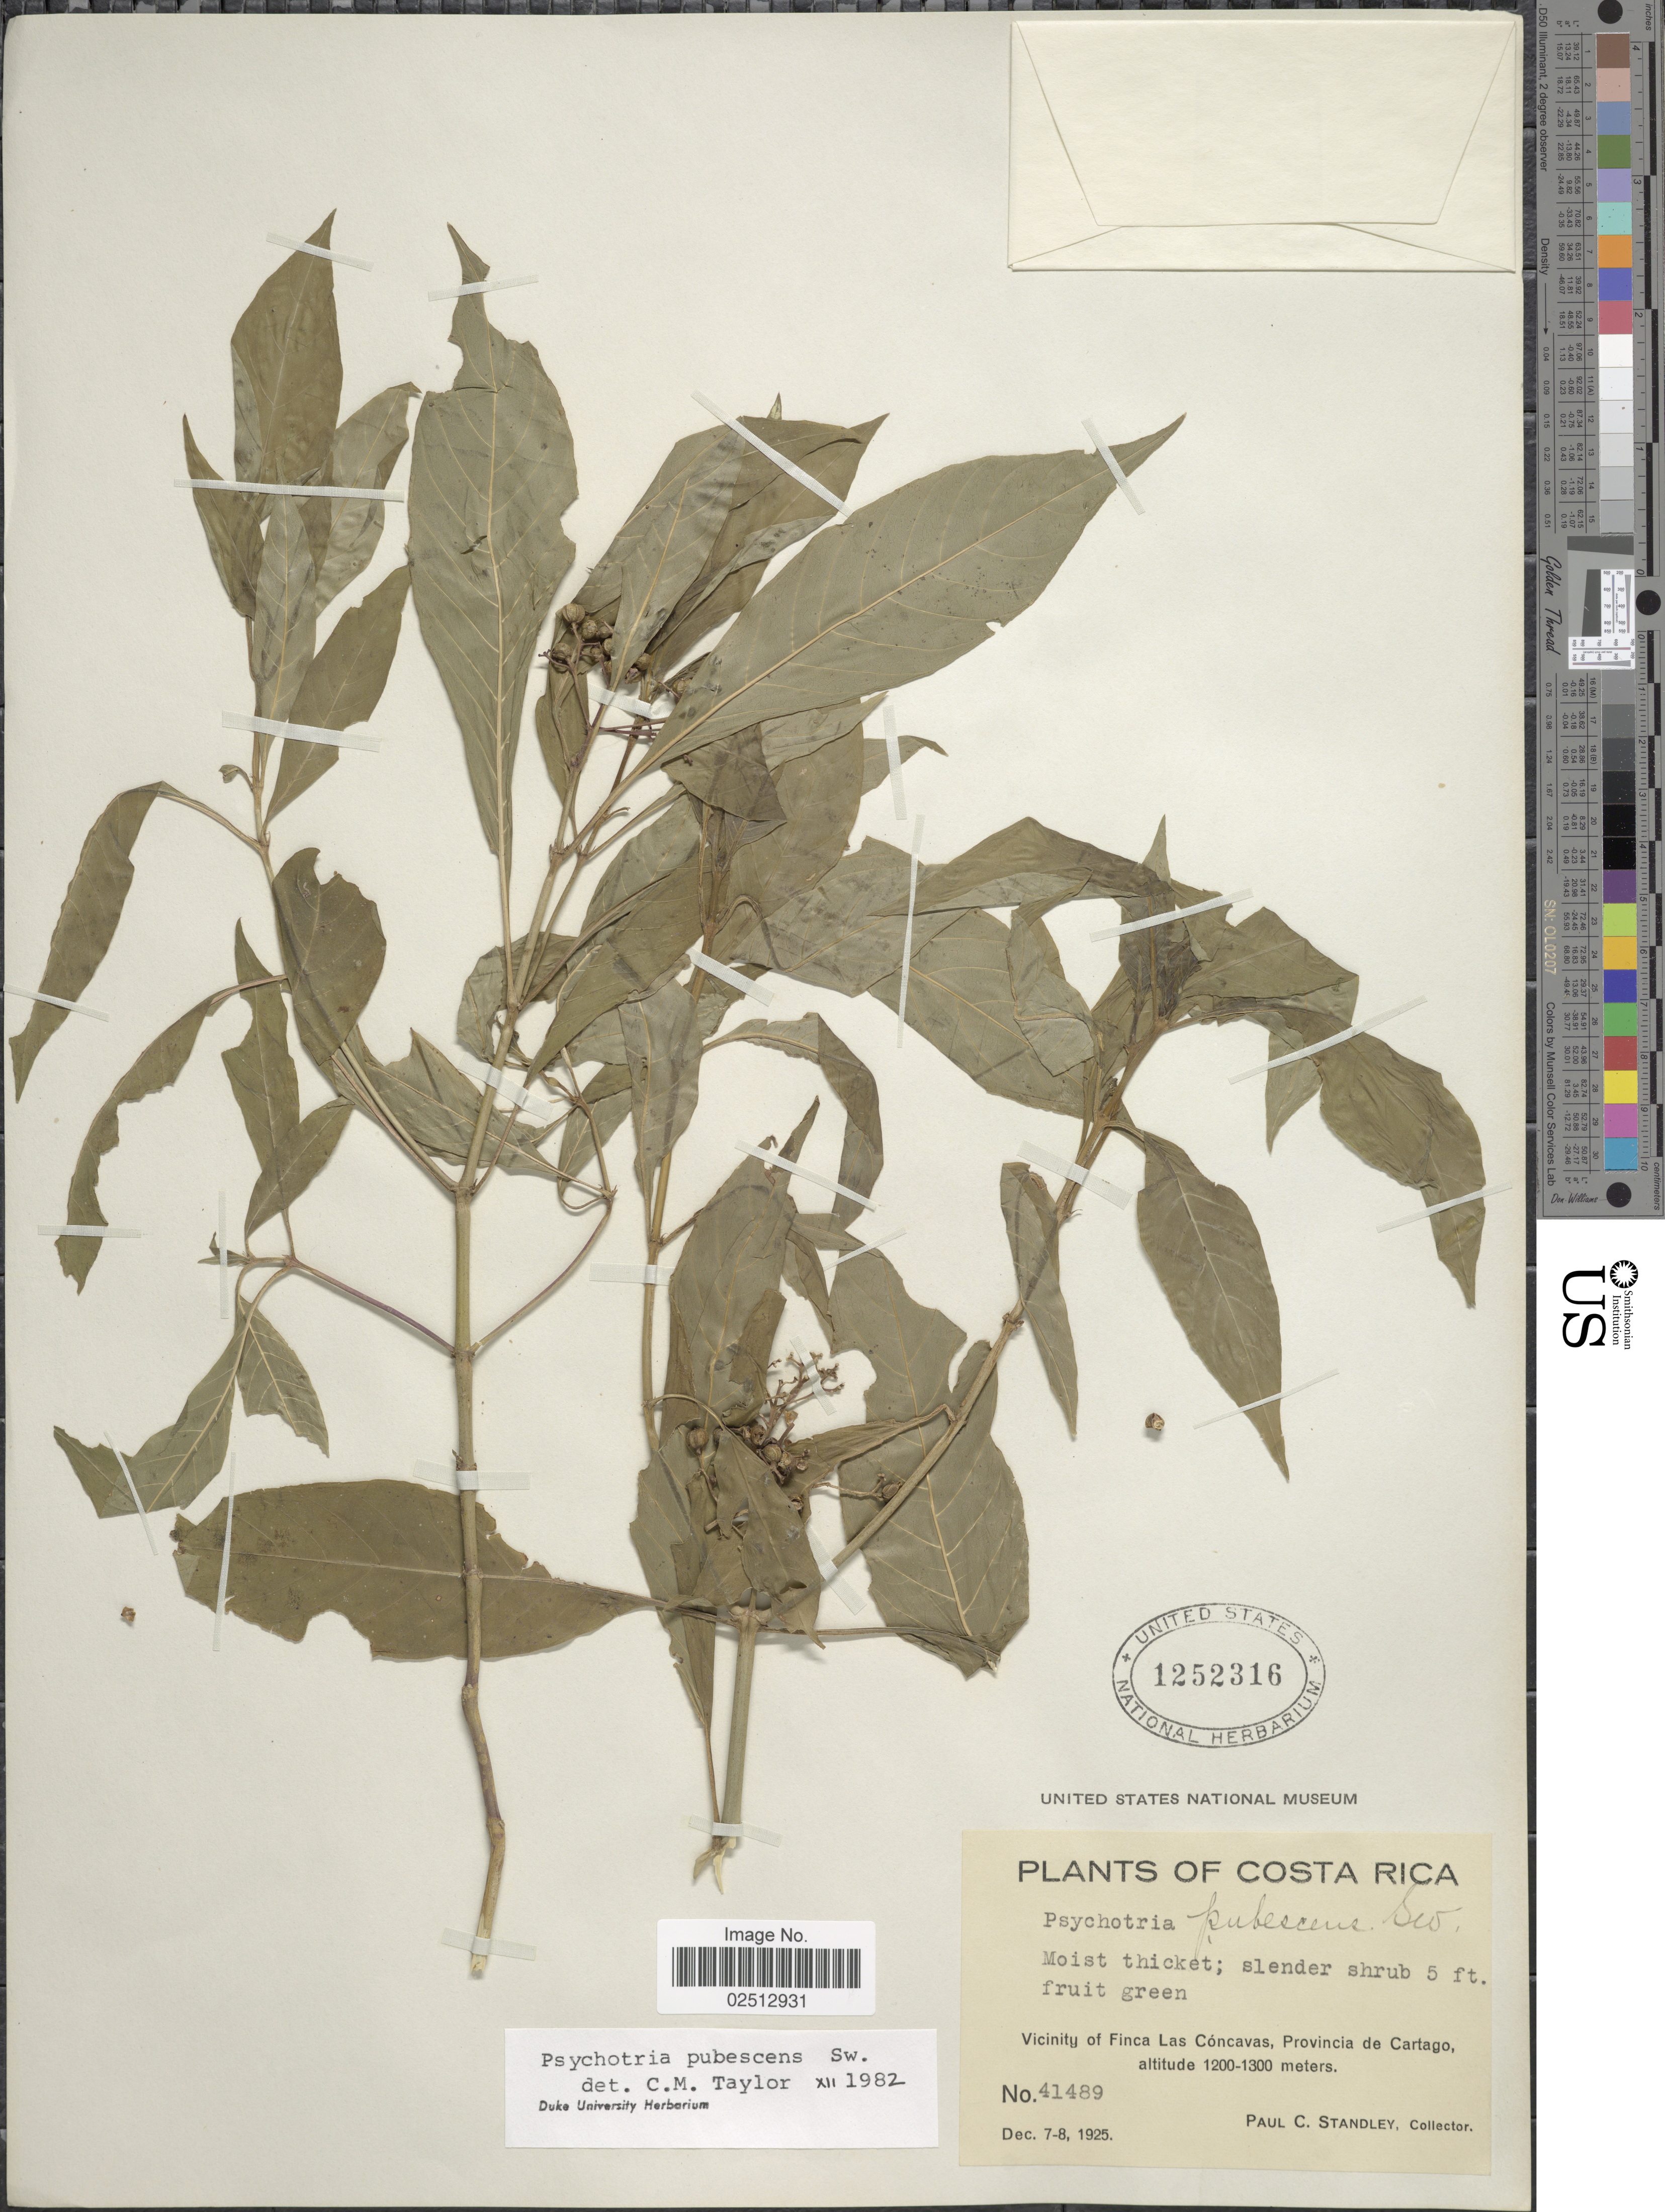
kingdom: Plantae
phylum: Tracheophyta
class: Magnoliopsida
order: Gentianales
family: Rubiaceae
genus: Psychotria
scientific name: Psychotria pubescens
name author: Sw.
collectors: P. C. Standley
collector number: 41489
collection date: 1925-12-07/1925-12-08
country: Costa Rica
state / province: Cartago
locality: Vicinity of Finca Las Concavas, Provincia de Cartago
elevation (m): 1200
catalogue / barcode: US 1252316